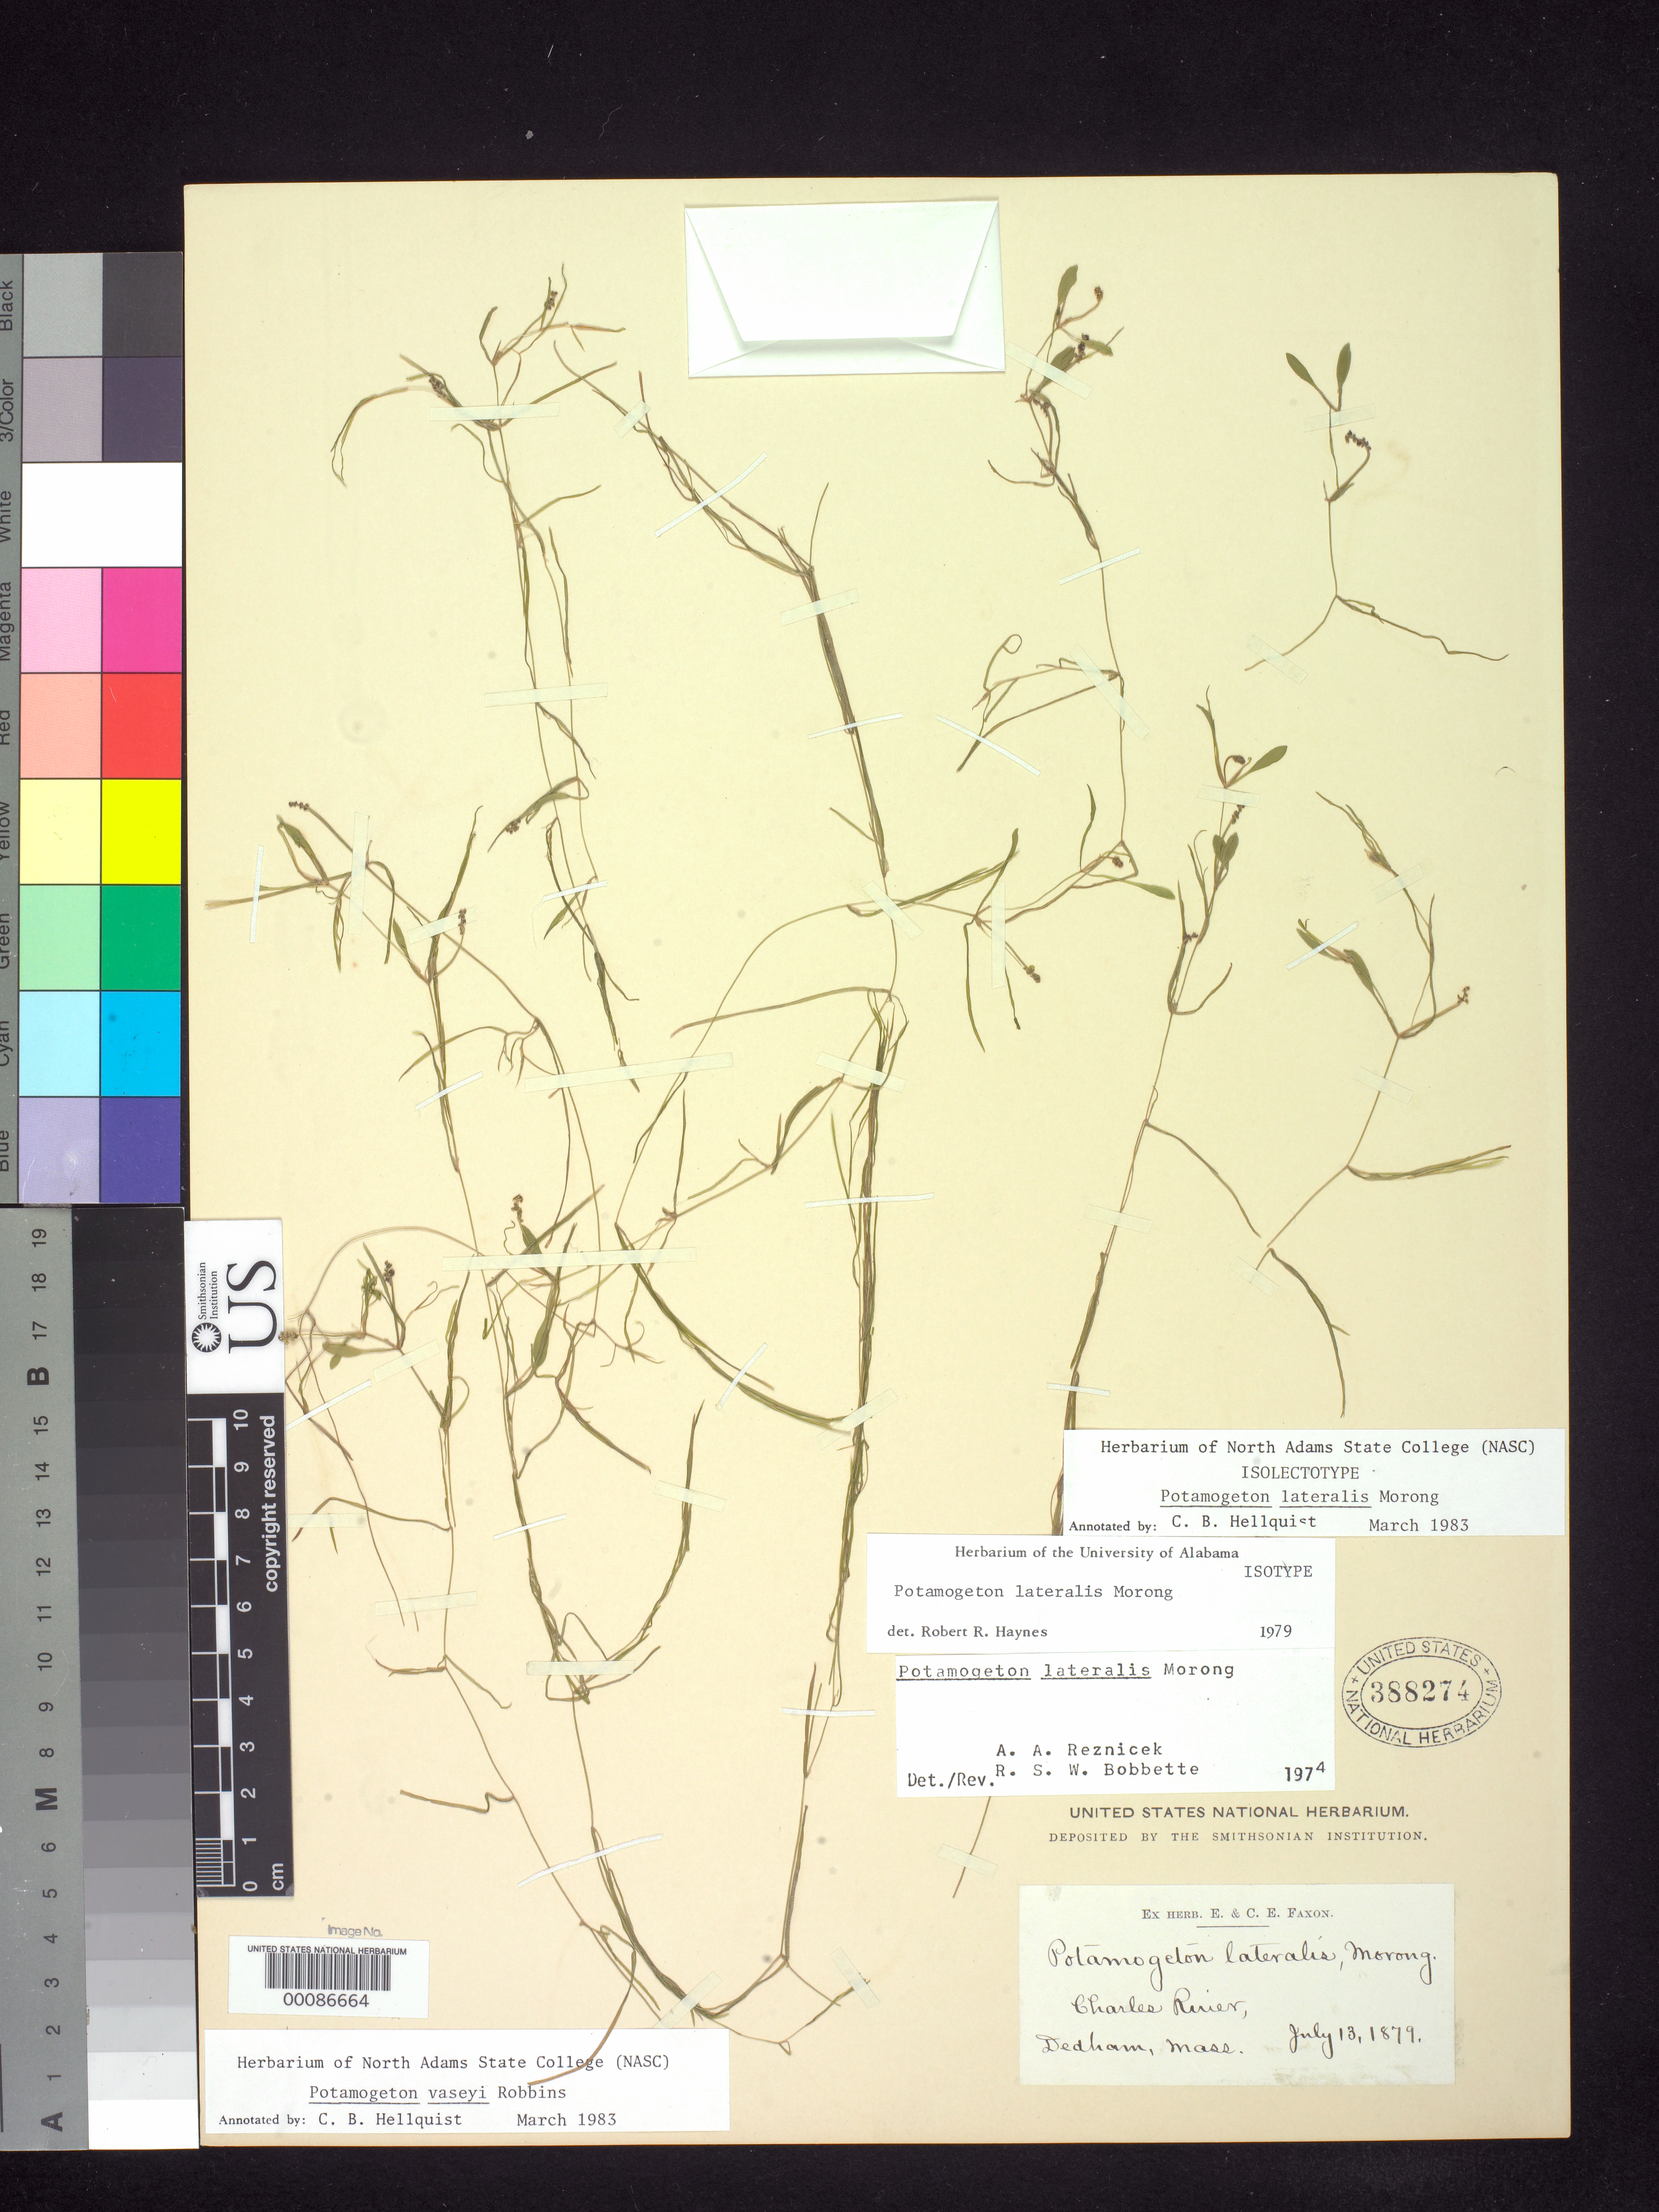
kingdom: Plantae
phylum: Tracheophyta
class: Liliopsida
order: Alismatales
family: Potamogetonaceae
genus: Potamogeton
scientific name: Potamogeton lateralis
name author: Morong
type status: Type Fragment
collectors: C. Faxon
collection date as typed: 13 Jul 1879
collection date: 1879-07-13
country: United States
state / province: Massachusetts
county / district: Norfolk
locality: Dedham.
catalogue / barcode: US 388274